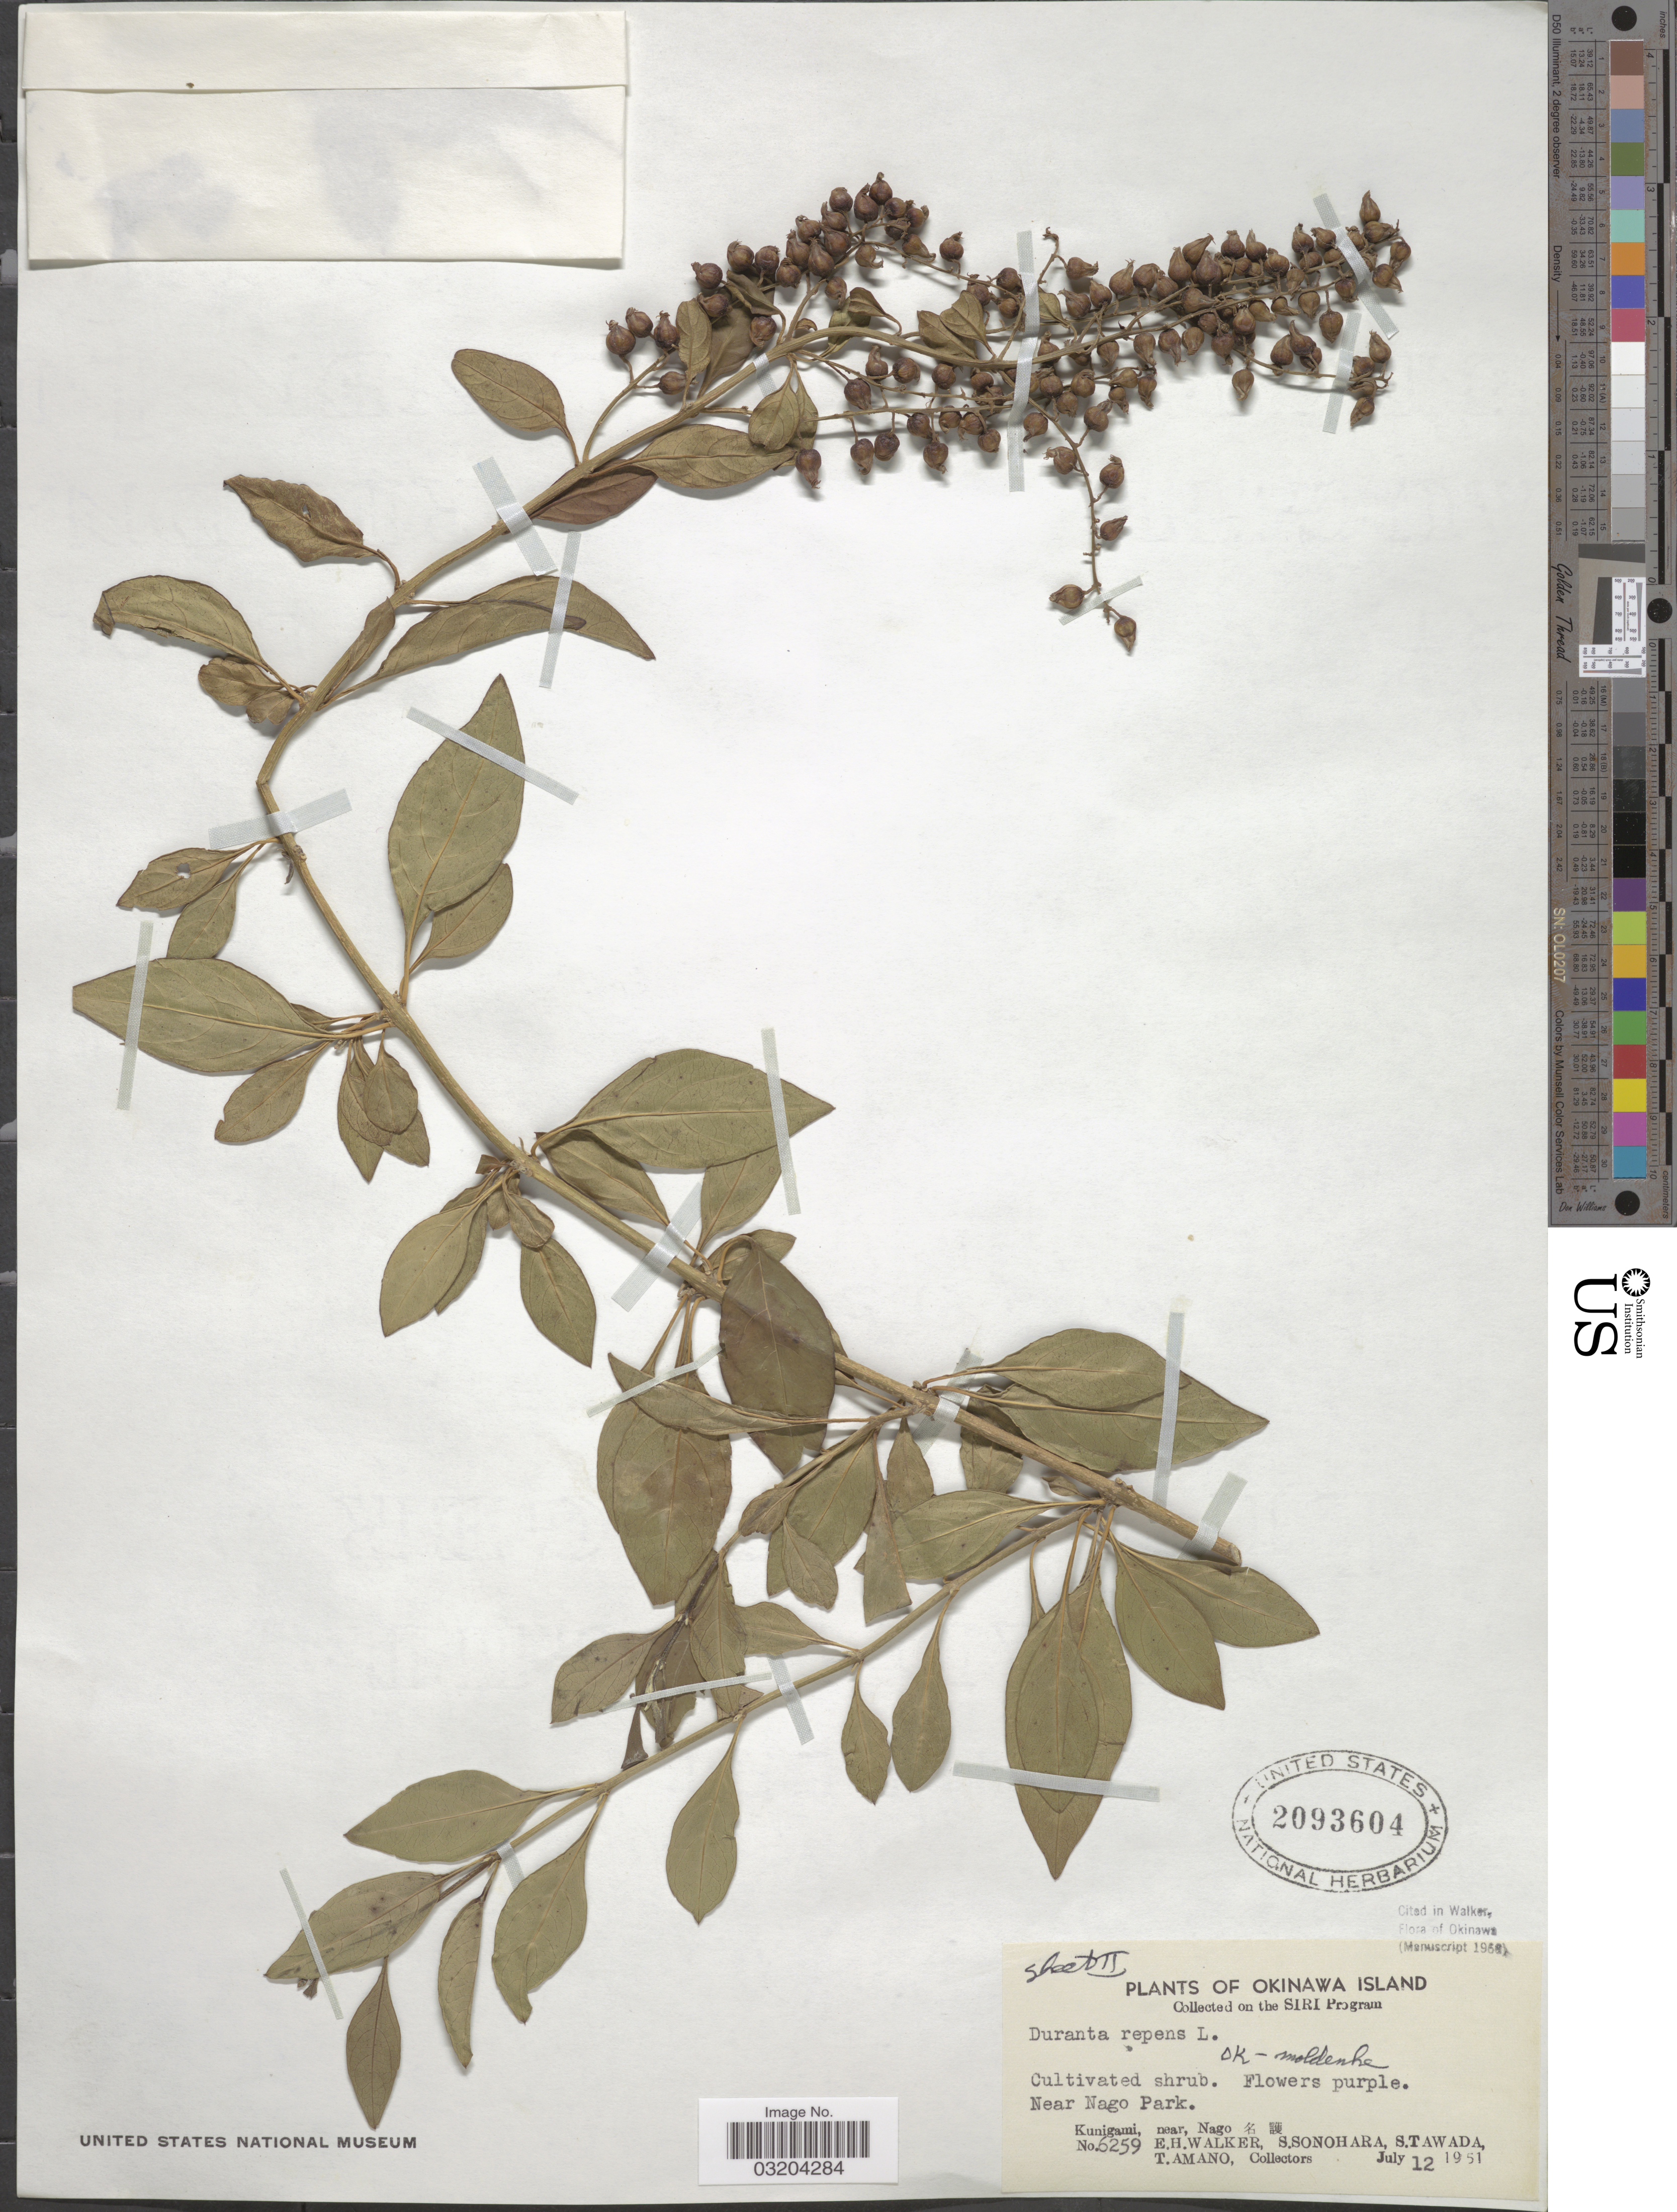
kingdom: Plantae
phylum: Tracheophyta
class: Magnoliopsida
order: Lamiales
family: Verbenaceae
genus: Duranta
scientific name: Duranta erecta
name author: L.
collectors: E. H. Walker, S. Sonohara, S. Tawada & T. Amano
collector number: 6259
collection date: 1951-07-12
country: Japan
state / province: Okinawa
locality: Near Nago Park. Kunigami, near, Nago X.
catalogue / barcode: US 2093604